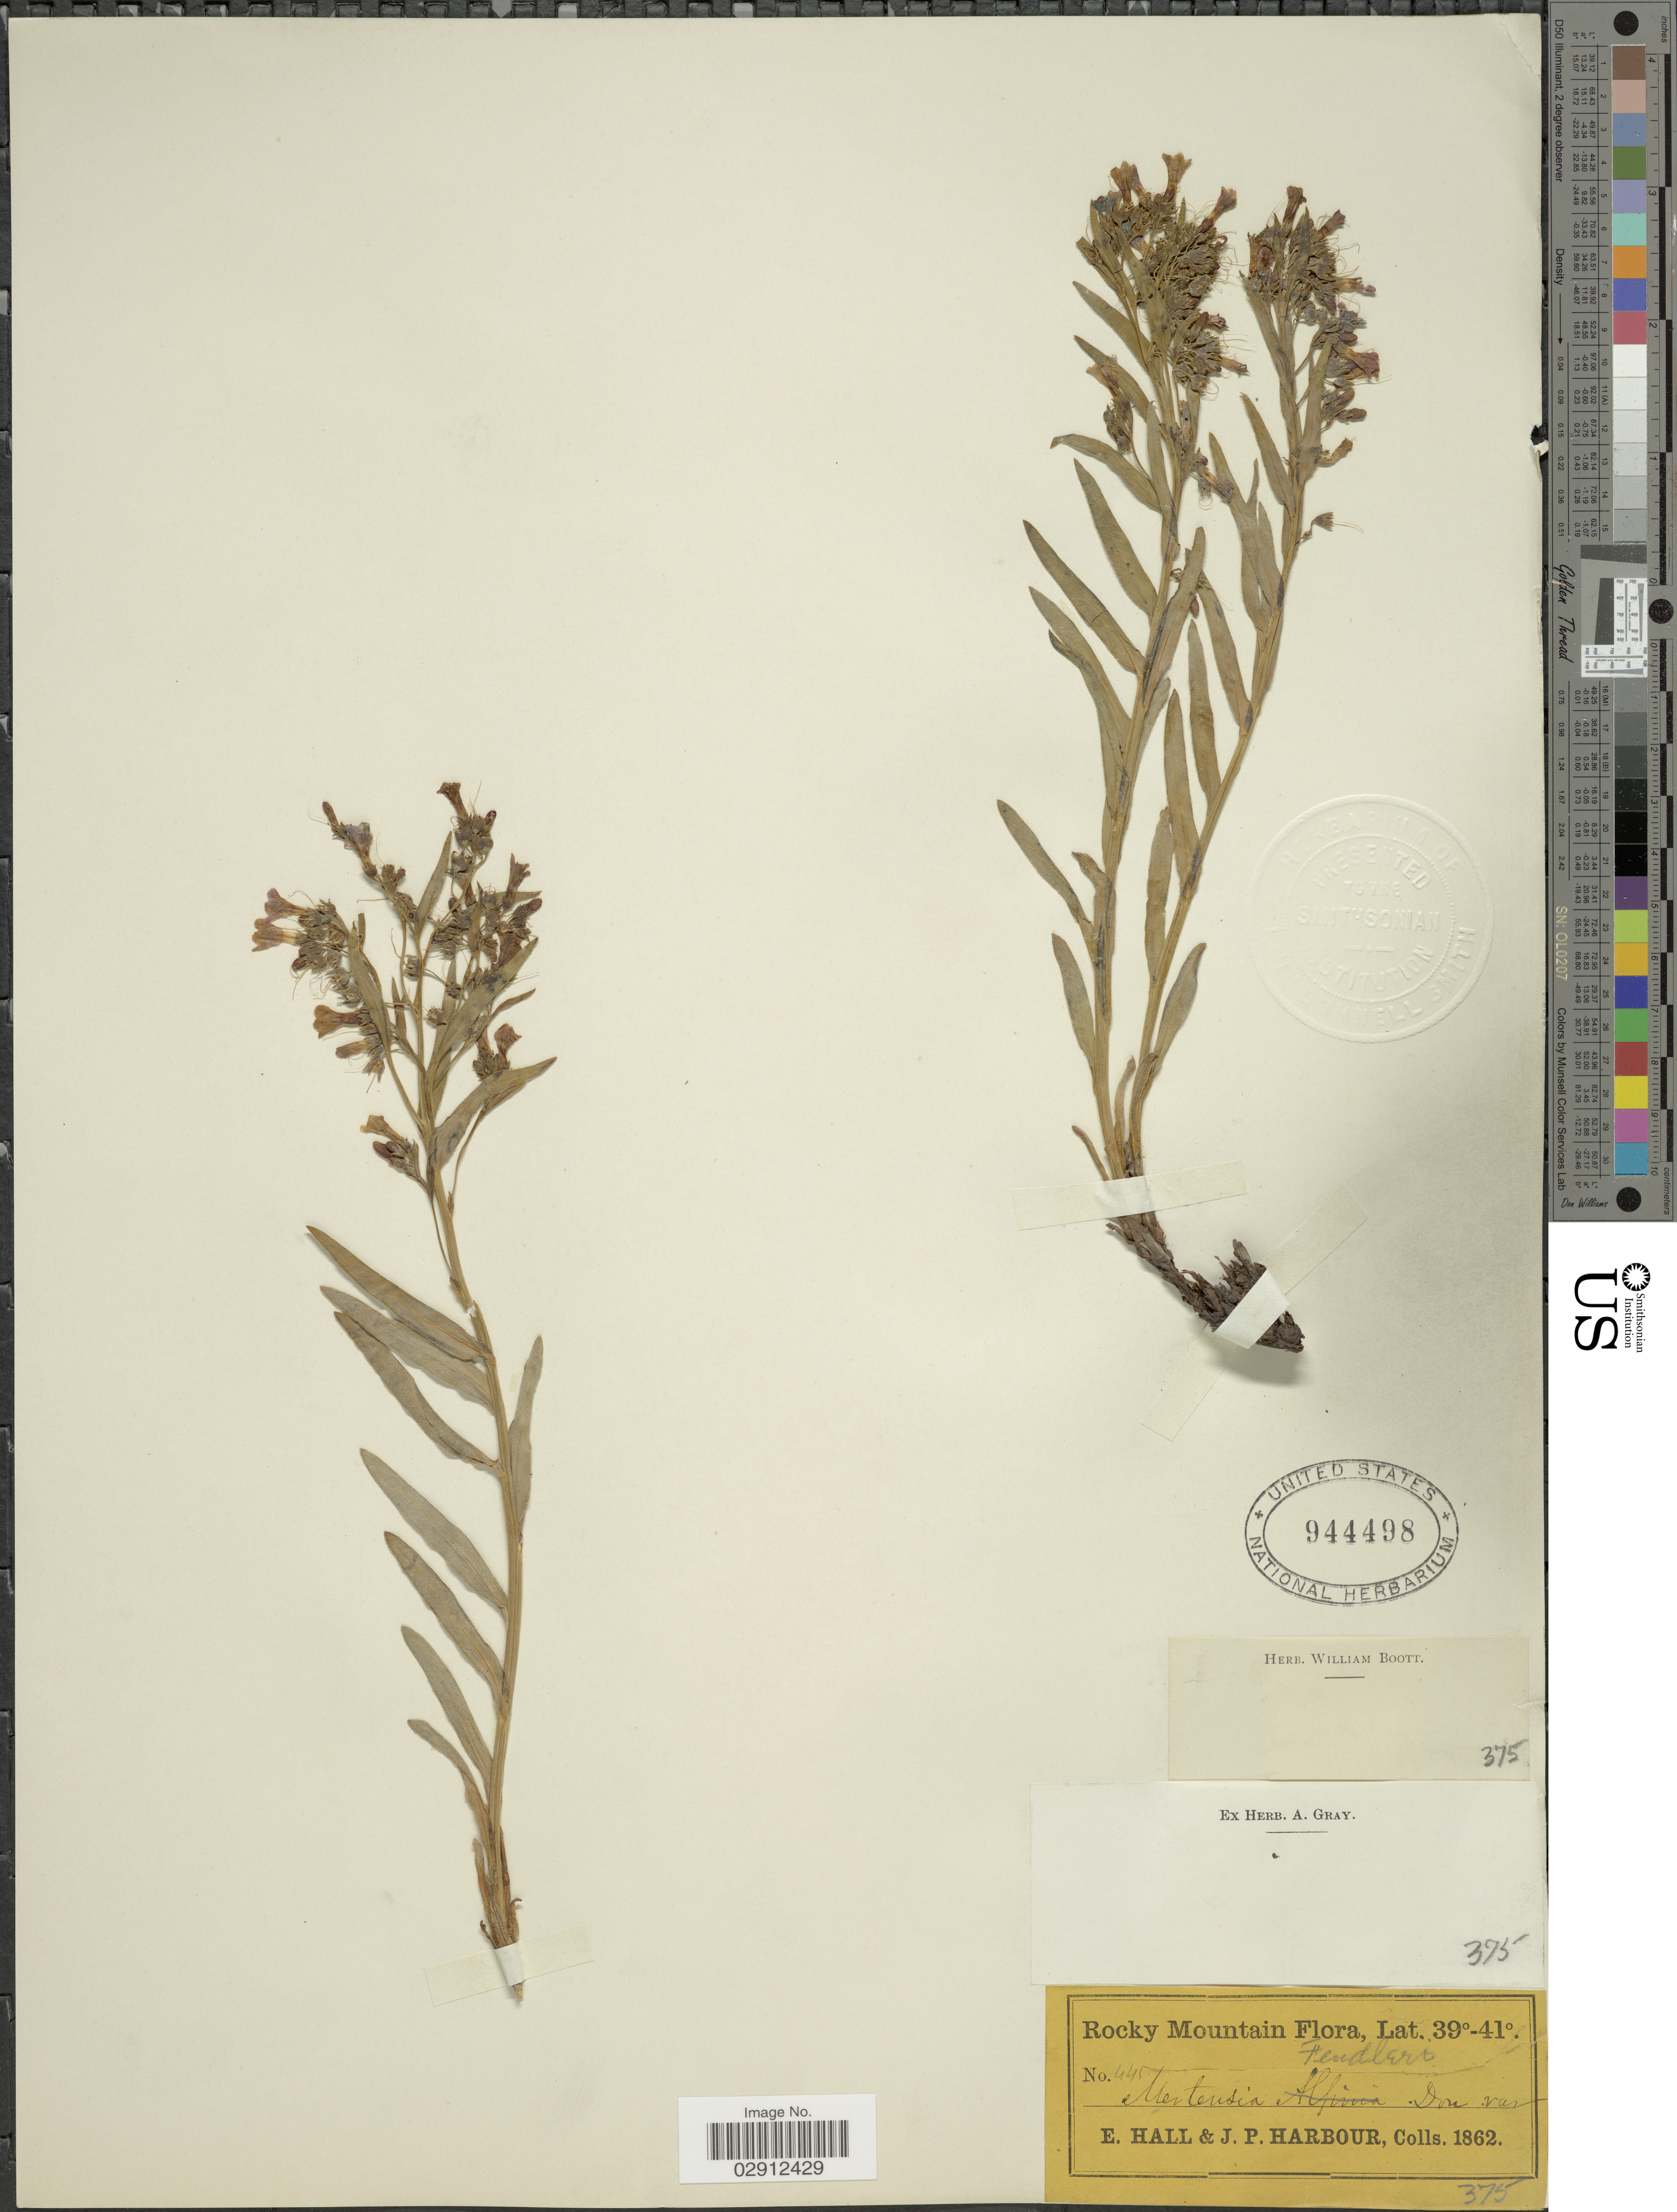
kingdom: Plantae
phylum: Tracheophyta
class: Magnoliopsida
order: Boraginales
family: Boraginaceae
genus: Mertensia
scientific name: Mertensia lanceolata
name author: (Pursh) DC. ex A. DC.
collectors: E. Hall & J. Harbour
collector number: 445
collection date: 1862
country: United States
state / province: Colorado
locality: Rocky Mtns.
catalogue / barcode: US 944498